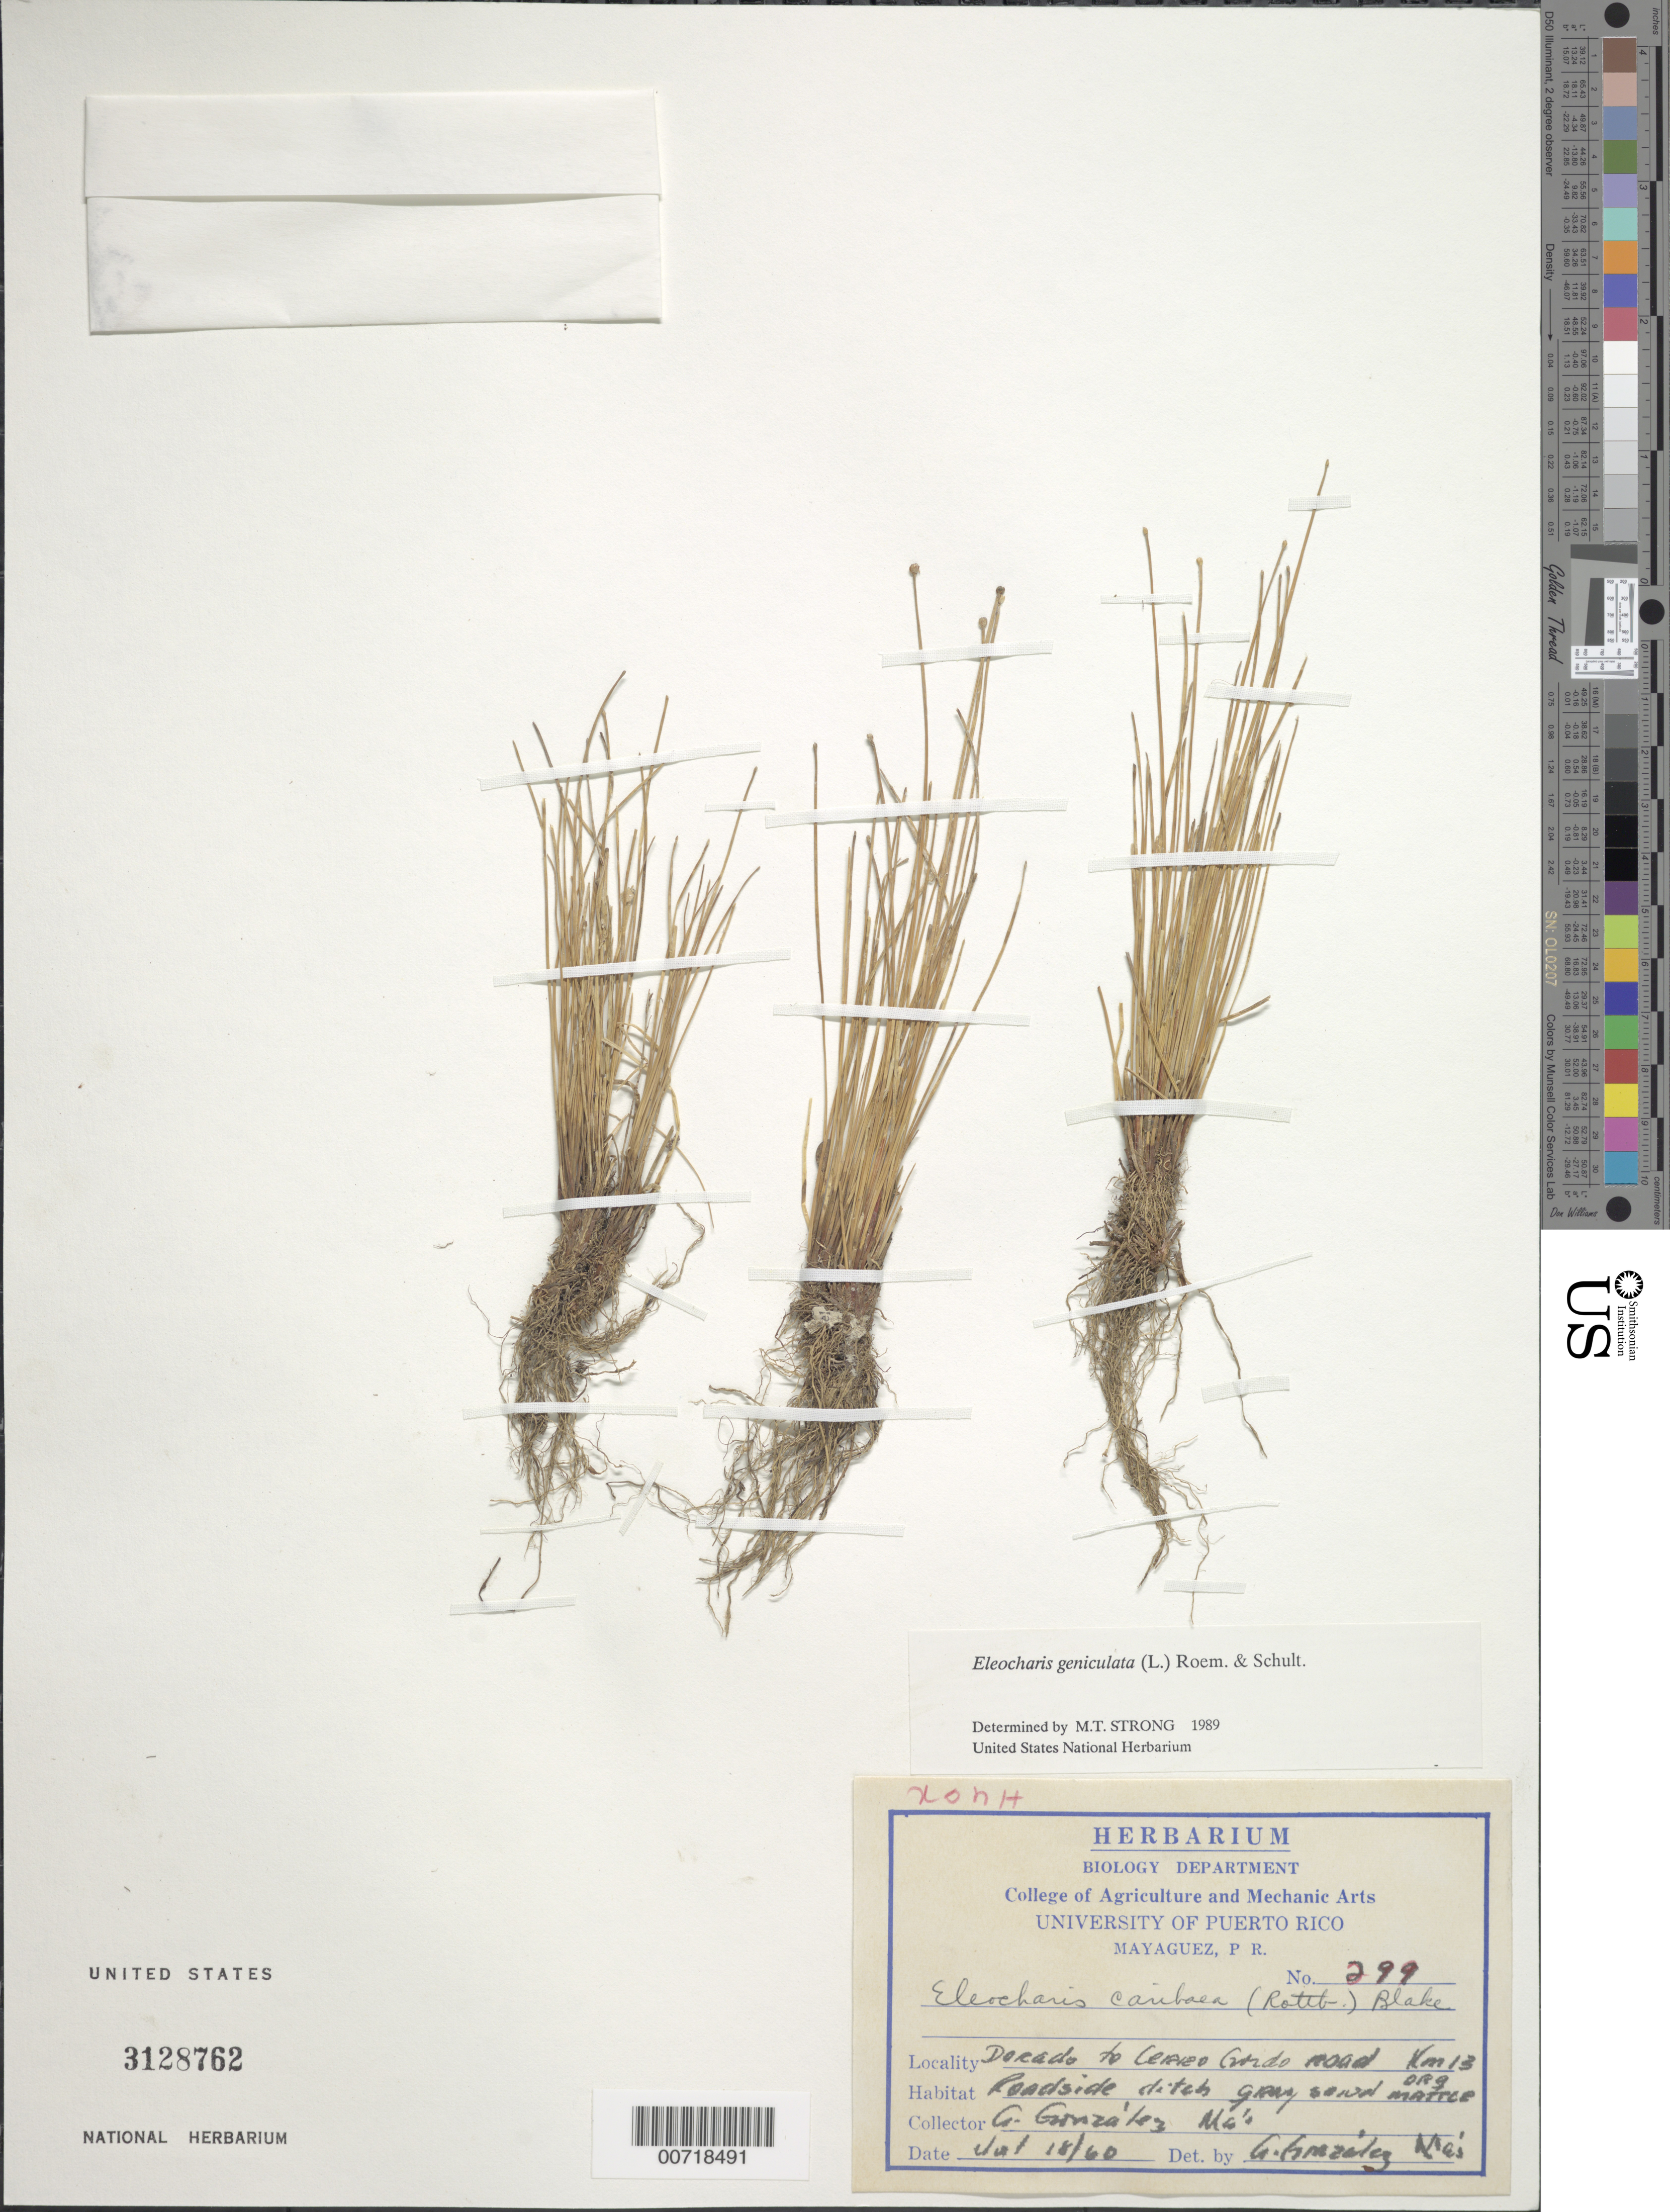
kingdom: Plantae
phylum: Tracheophyta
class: Liliopsida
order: Poales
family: Cyperaceae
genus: Eleocharis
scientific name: Eleocharis geniculata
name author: (L.) Roem. & Schult.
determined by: Strong, M. T., (US), Smithsonian Institution - National Museum of Natural History (UNITED STATES)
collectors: A. González Más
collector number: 299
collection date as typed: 18 Jul 1960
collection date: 1960-07-18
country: Puerto Rico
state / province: Dorado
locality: Dorado to Cerro Gordo road, km 13.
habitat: Roadside ditch.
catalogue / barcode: US 3128762